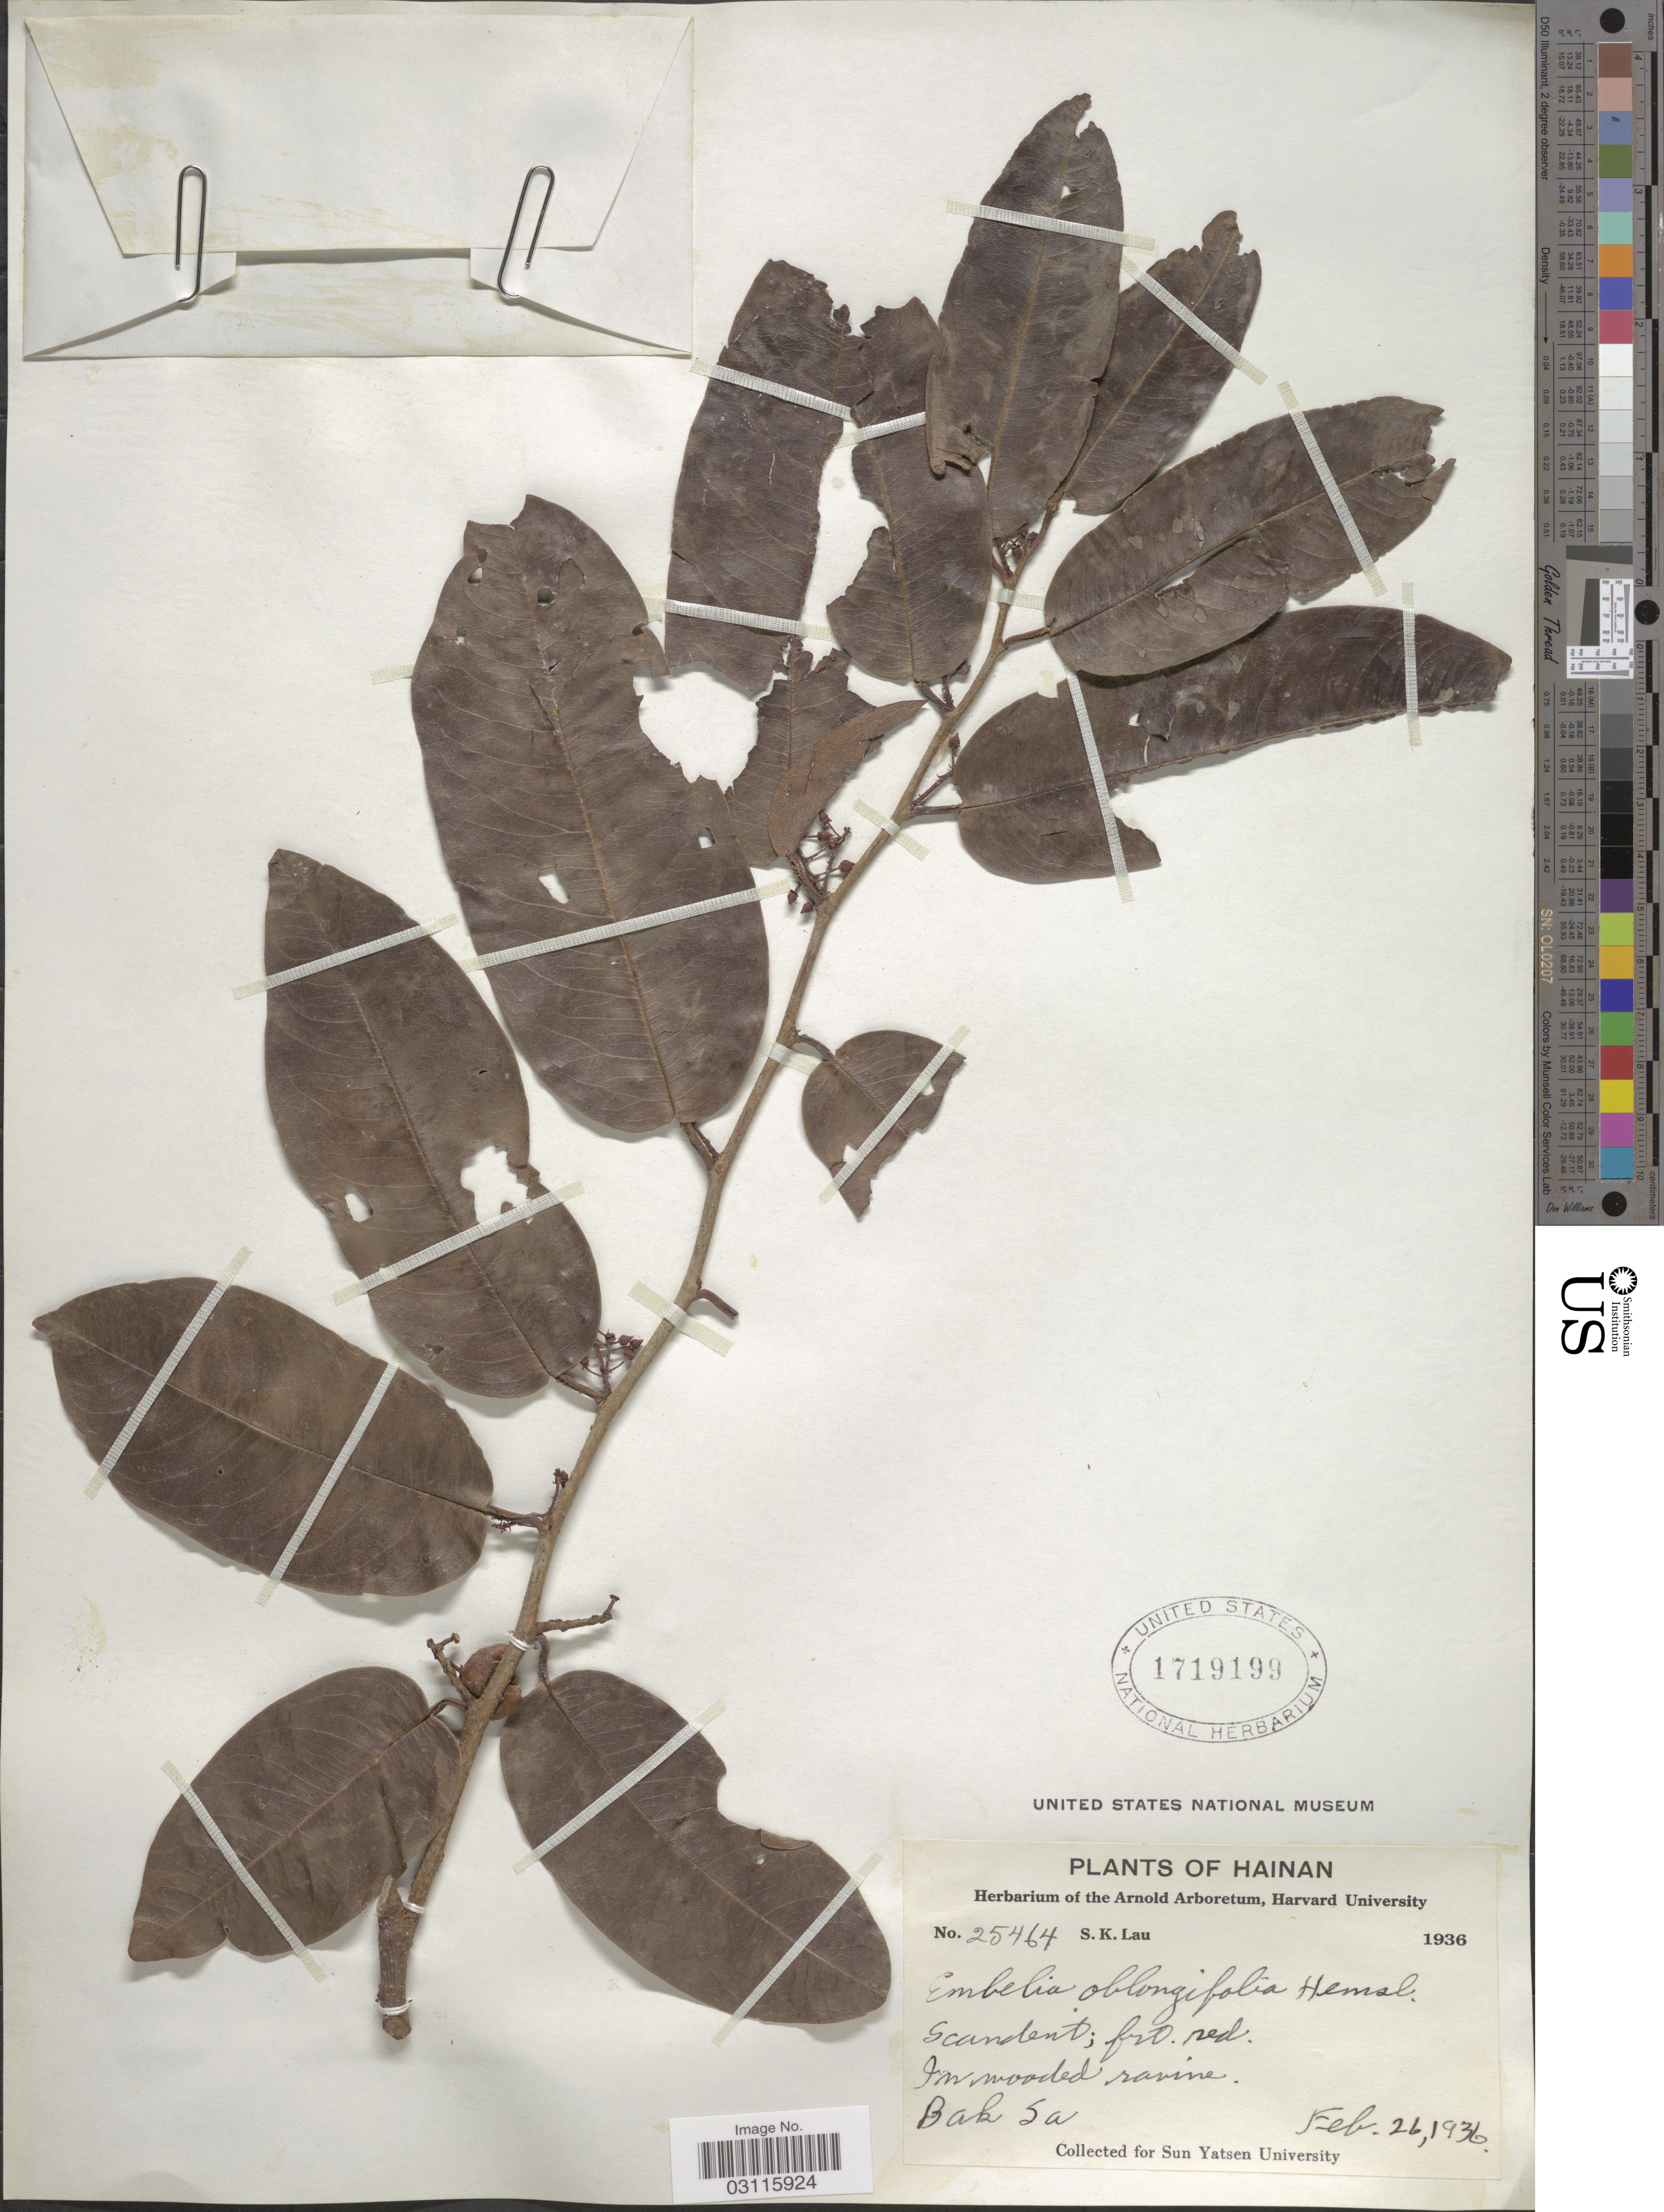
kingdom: Plantae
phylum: Tracheophyta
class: Magnoliopsida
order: Ericales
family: Primulaceae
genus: Embelia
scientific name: Embelia oblongifolia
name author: Hemsl.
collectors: S. K. Lau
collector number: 25464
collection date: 1936-02-26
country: China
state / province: Hainan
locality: Bak Sa.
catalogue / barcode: US 1719199